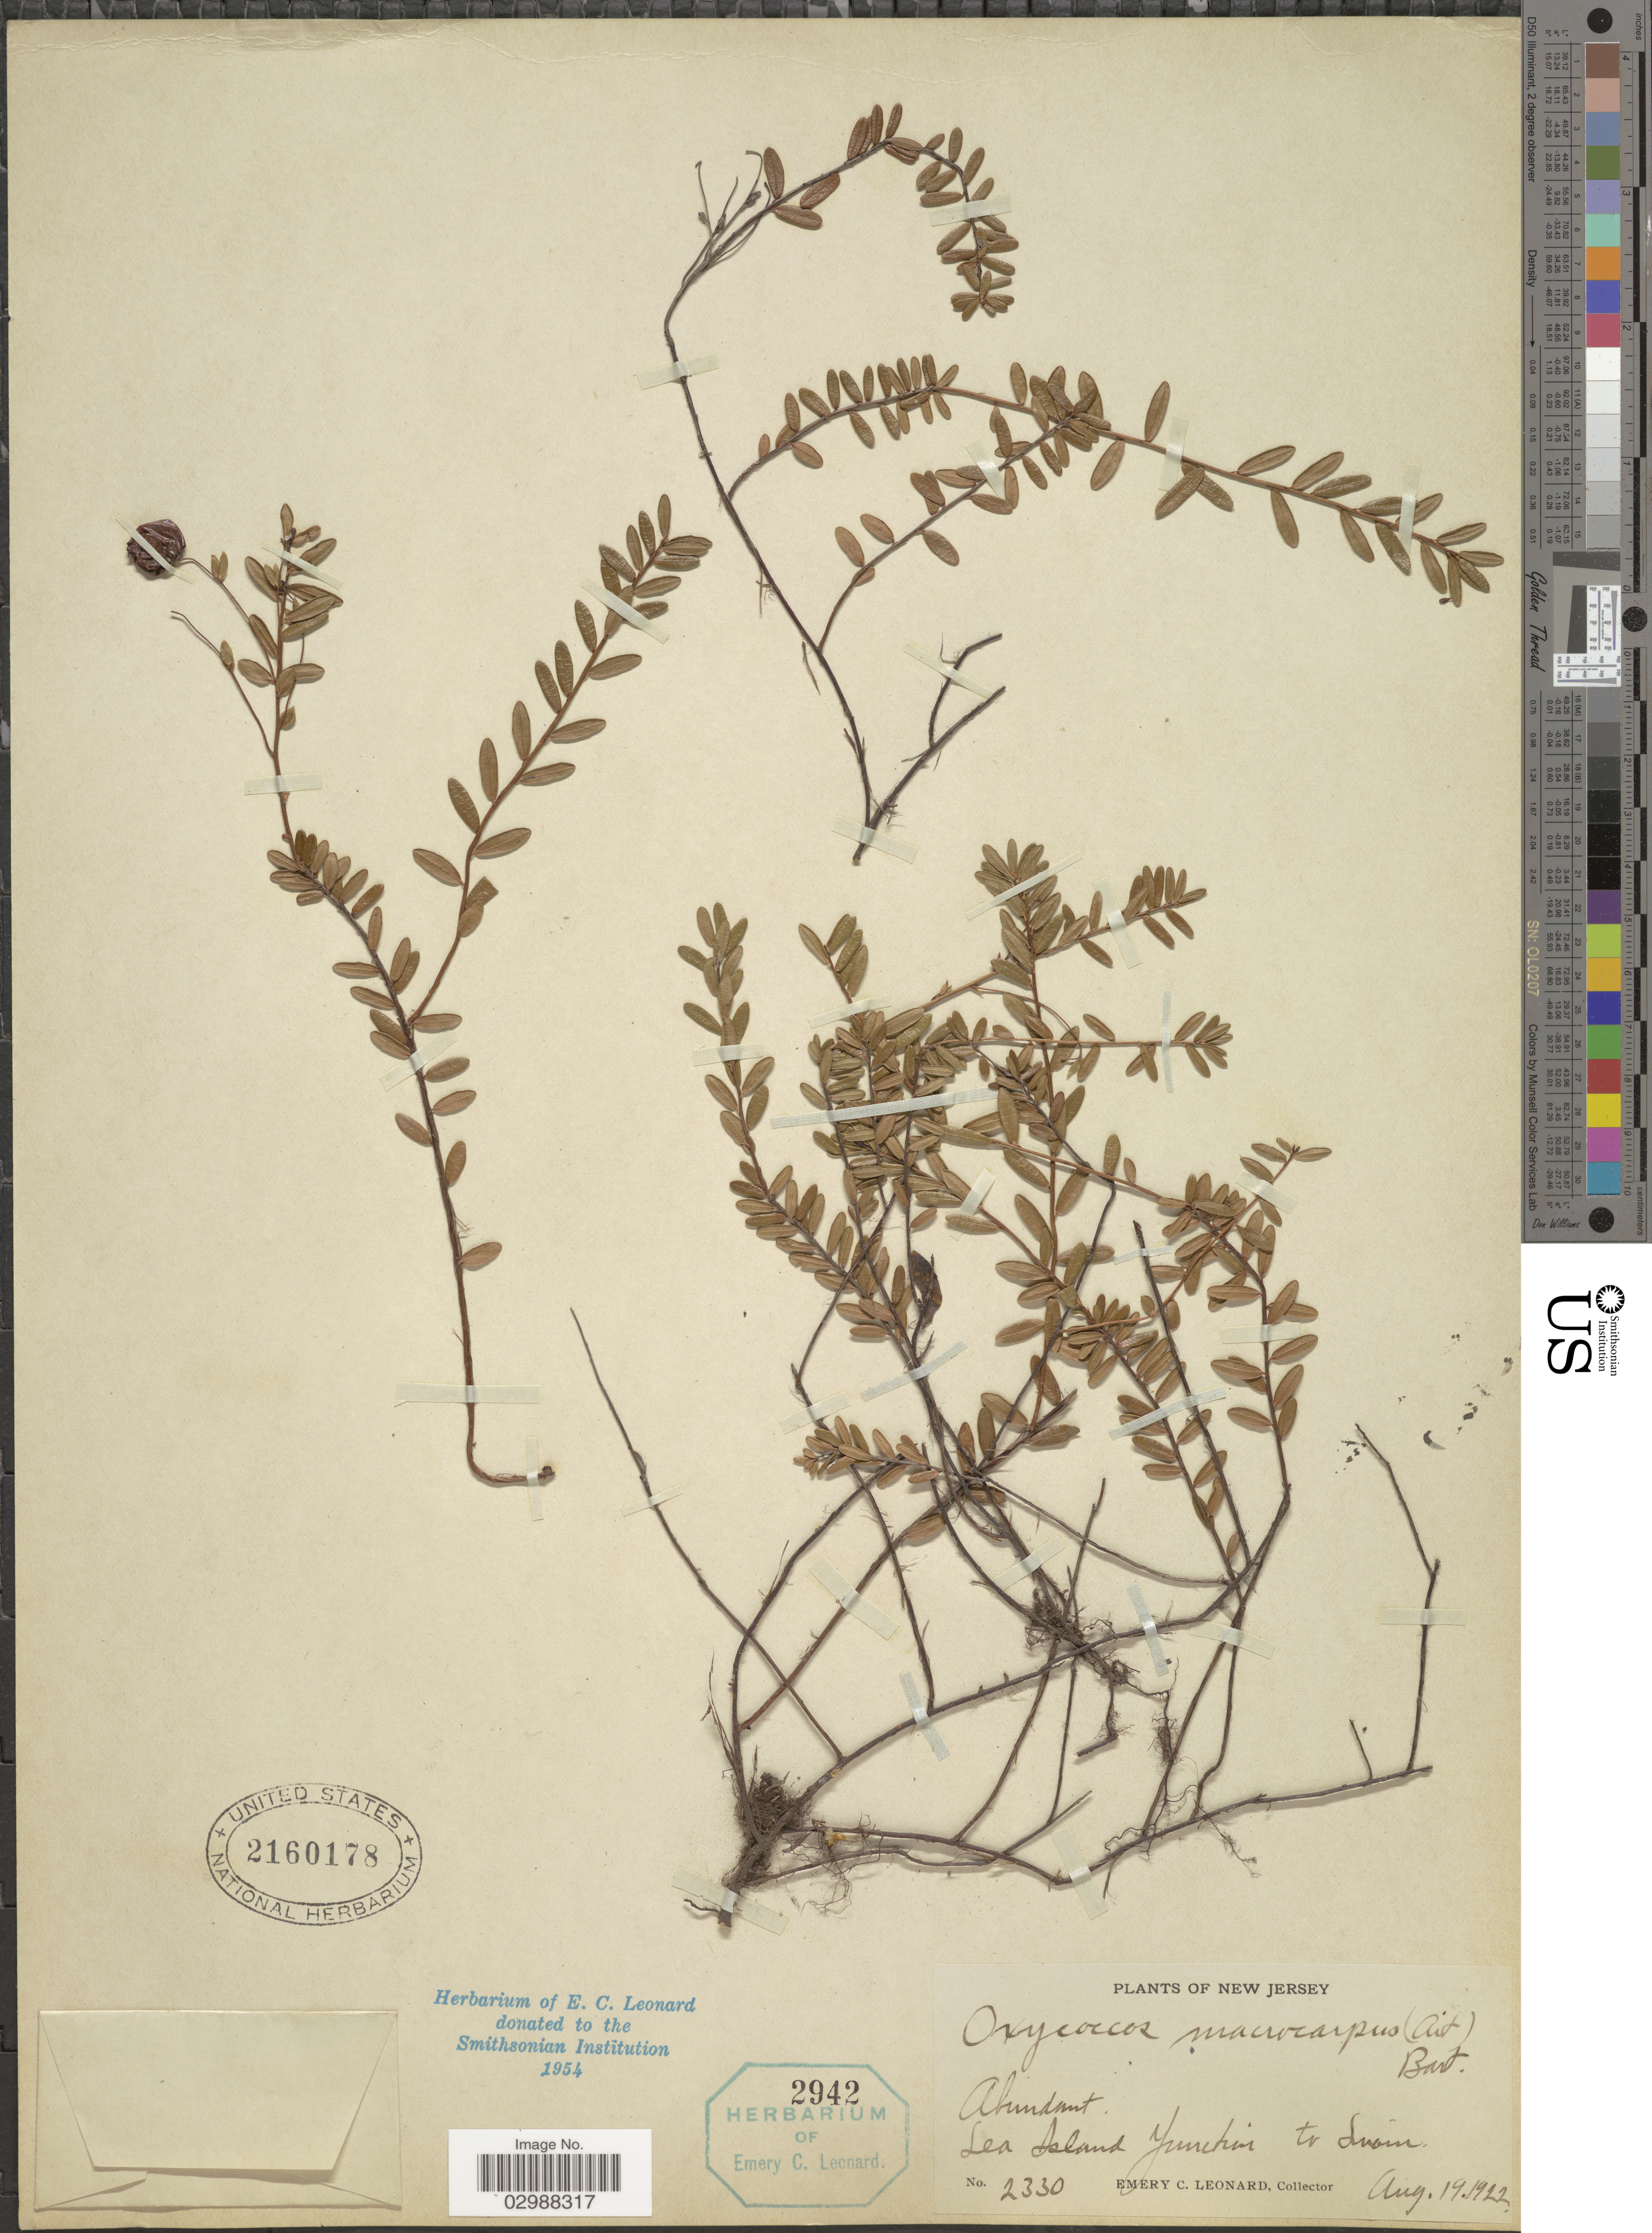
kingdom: Plantae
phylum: Tracheophyta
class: Magnoliopsida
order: Ericales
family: Ericaceae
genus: Vaccinium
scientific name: Vaccinium macrocarpon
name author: Aiton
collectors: E. C. Leonard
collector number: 2330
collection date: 1922-08-19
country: United States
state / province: New Jersey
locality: Sea Island Junction to Swain.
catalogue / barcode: US 2160178